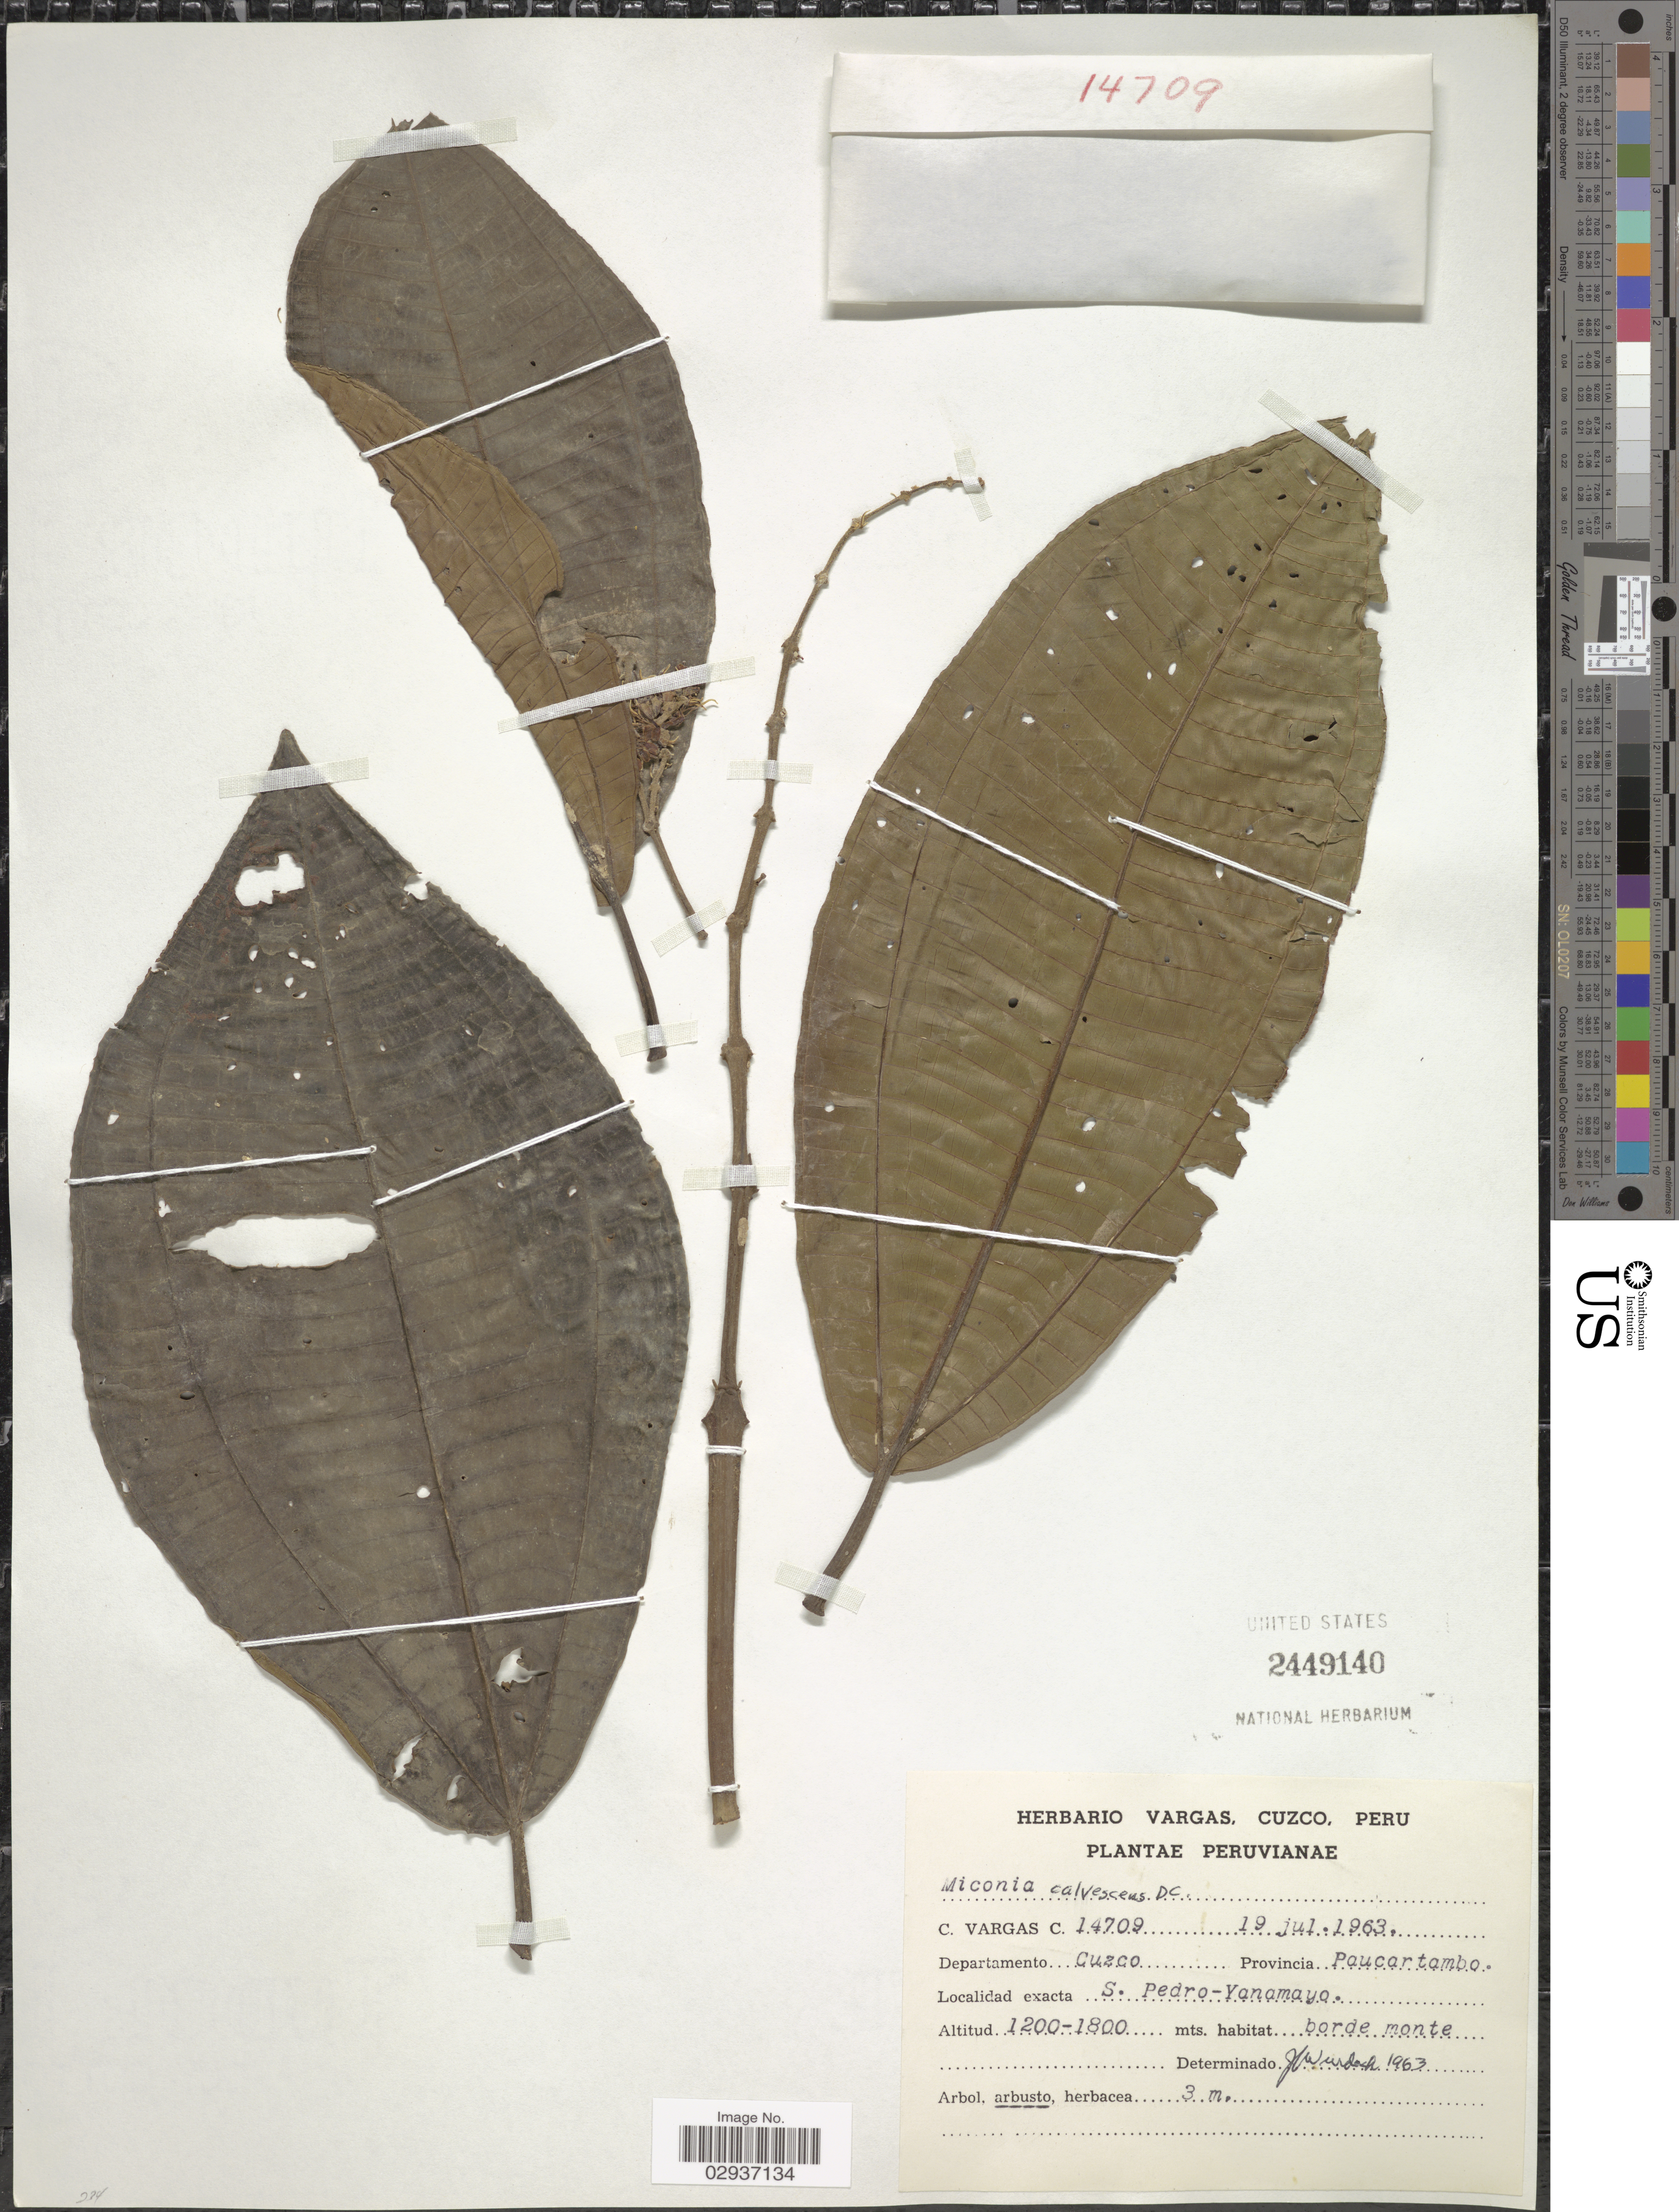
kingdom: Plantae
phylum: Tracheophyta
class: Magnoliopsida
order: Myrtales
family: Melastomataceae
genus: Miconia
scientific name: Miconia calvescens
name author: DC.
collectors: C. Vargas Calderón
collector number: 14709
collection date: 1963-07-19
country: Peru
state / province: Cusco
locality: Departamento Cuzco. Provincia Paucartambo. S. Pedro-Yanamayo.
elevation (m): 1200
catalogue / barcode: US 2449140